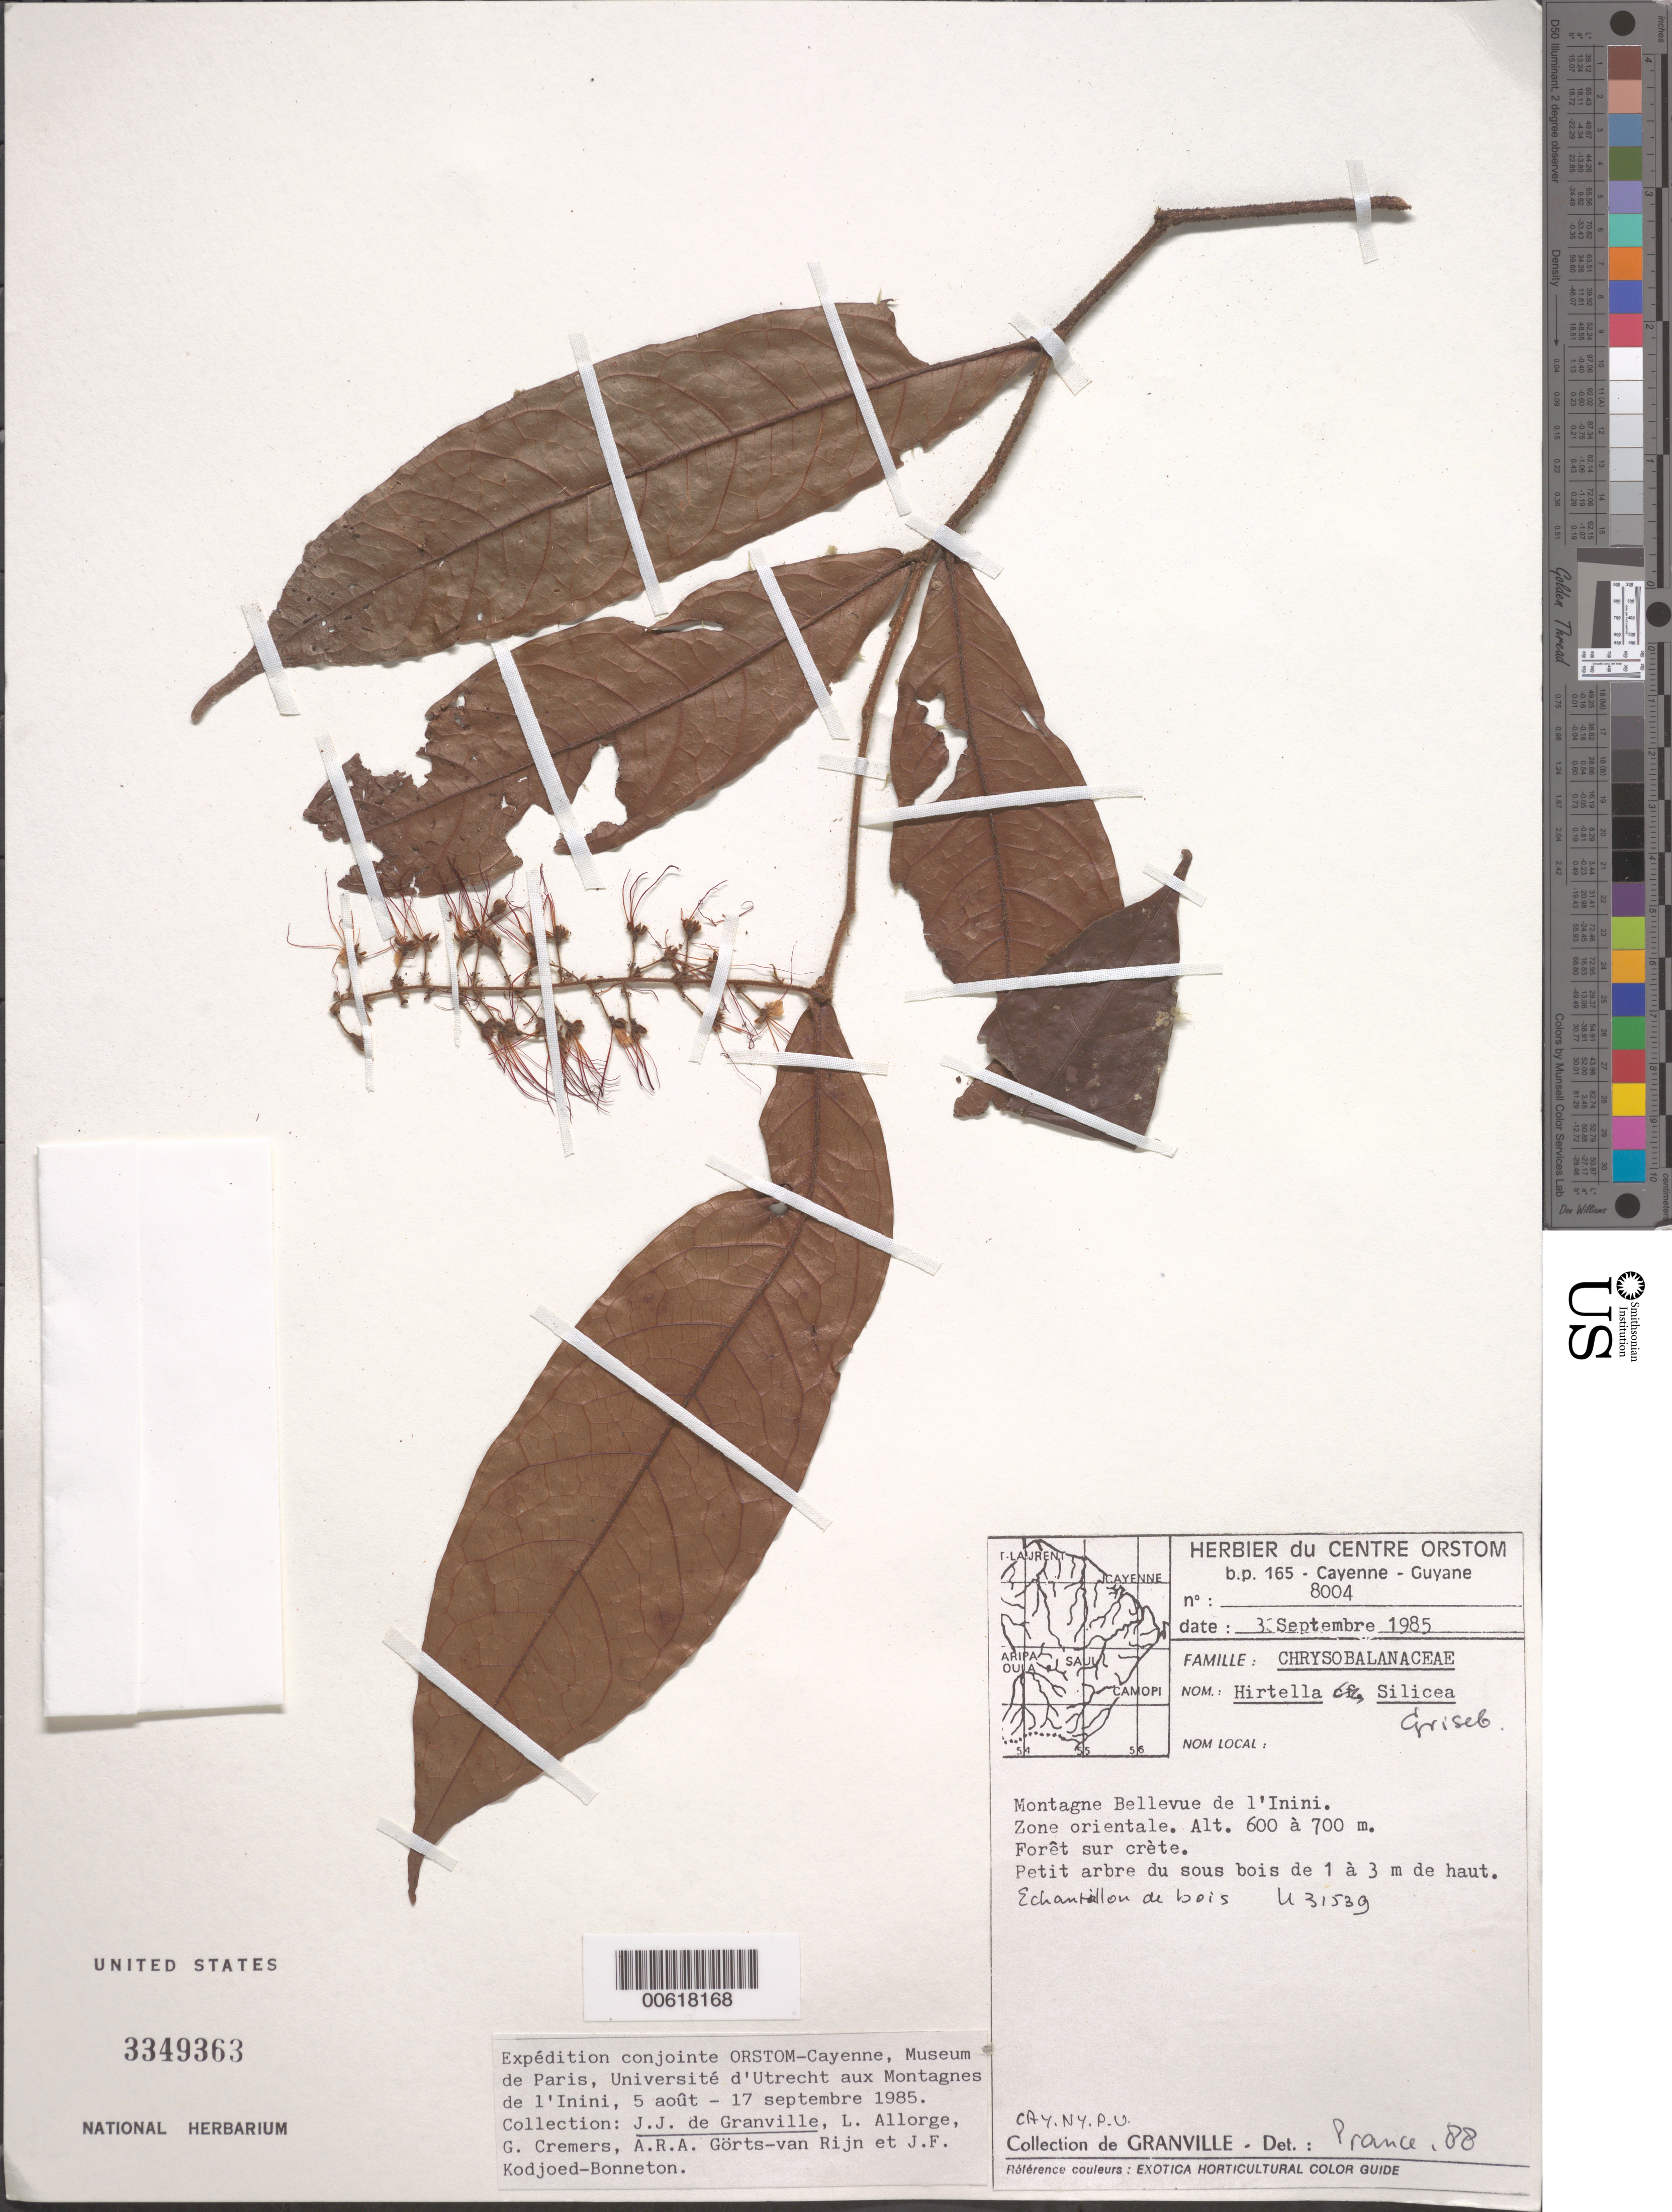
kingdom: Plantae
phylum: Tracheophyta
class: Magnoliopsida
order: Malpighiales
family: Chrysobalanaceae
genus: Hirtella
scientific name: Hirtella silicea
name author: Griseb.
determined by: Prance, G. T.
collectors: J.-J. de Granville, L. Allorge, G. Cremers, A. .R. A. Görts-van Rijn & J. Kodjoed-Bonneton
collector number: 8004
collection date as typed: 3-Sep-85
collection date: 1985-09-03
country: French Guiana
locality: Montagnes Bellevue de l'Inini, zone orientale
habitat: Forest sur crete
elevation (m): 600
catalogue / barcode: US 3349363